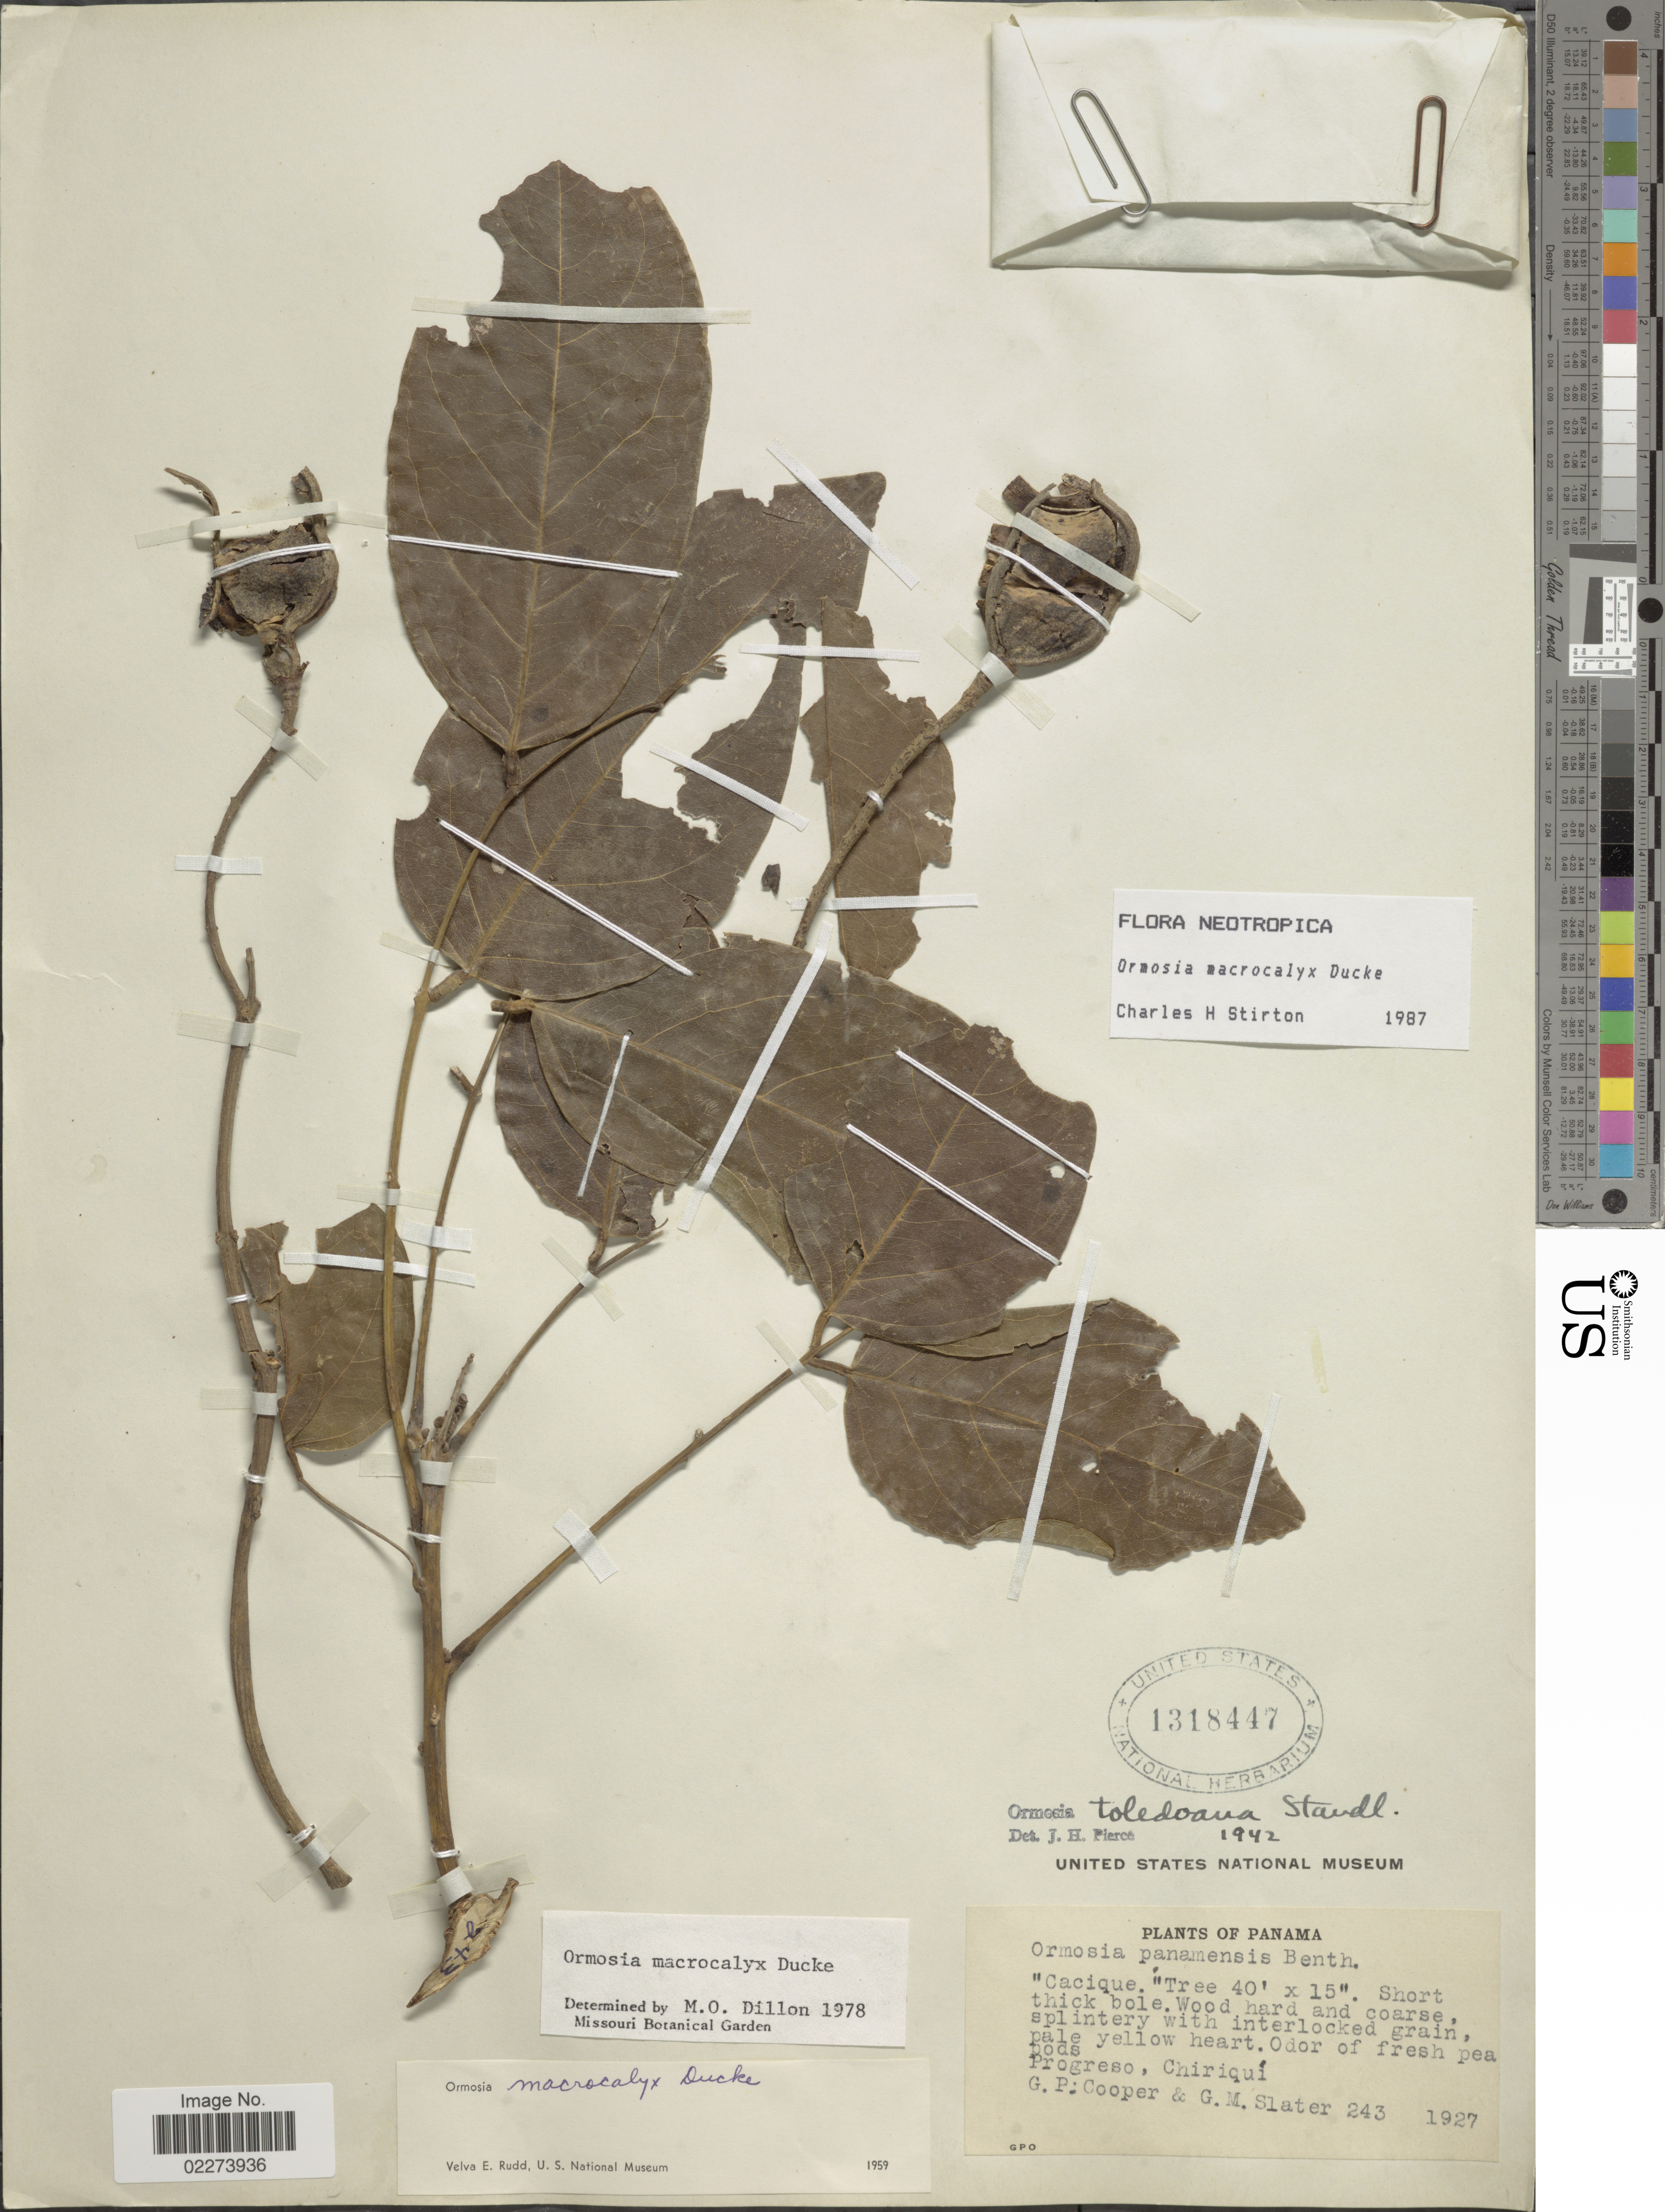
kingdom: Plantae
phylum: Tracheophyta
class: Magnoliopsida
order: Fabales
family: Fabaceae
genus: Ormosia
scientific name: Ormosia macrocalyx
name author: Ducke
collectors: G. Cooper & G. Slater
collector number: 243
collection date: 1927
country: Panama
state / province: Chiriqui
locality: Progreso, Chiriqui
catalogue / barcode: US 1318447